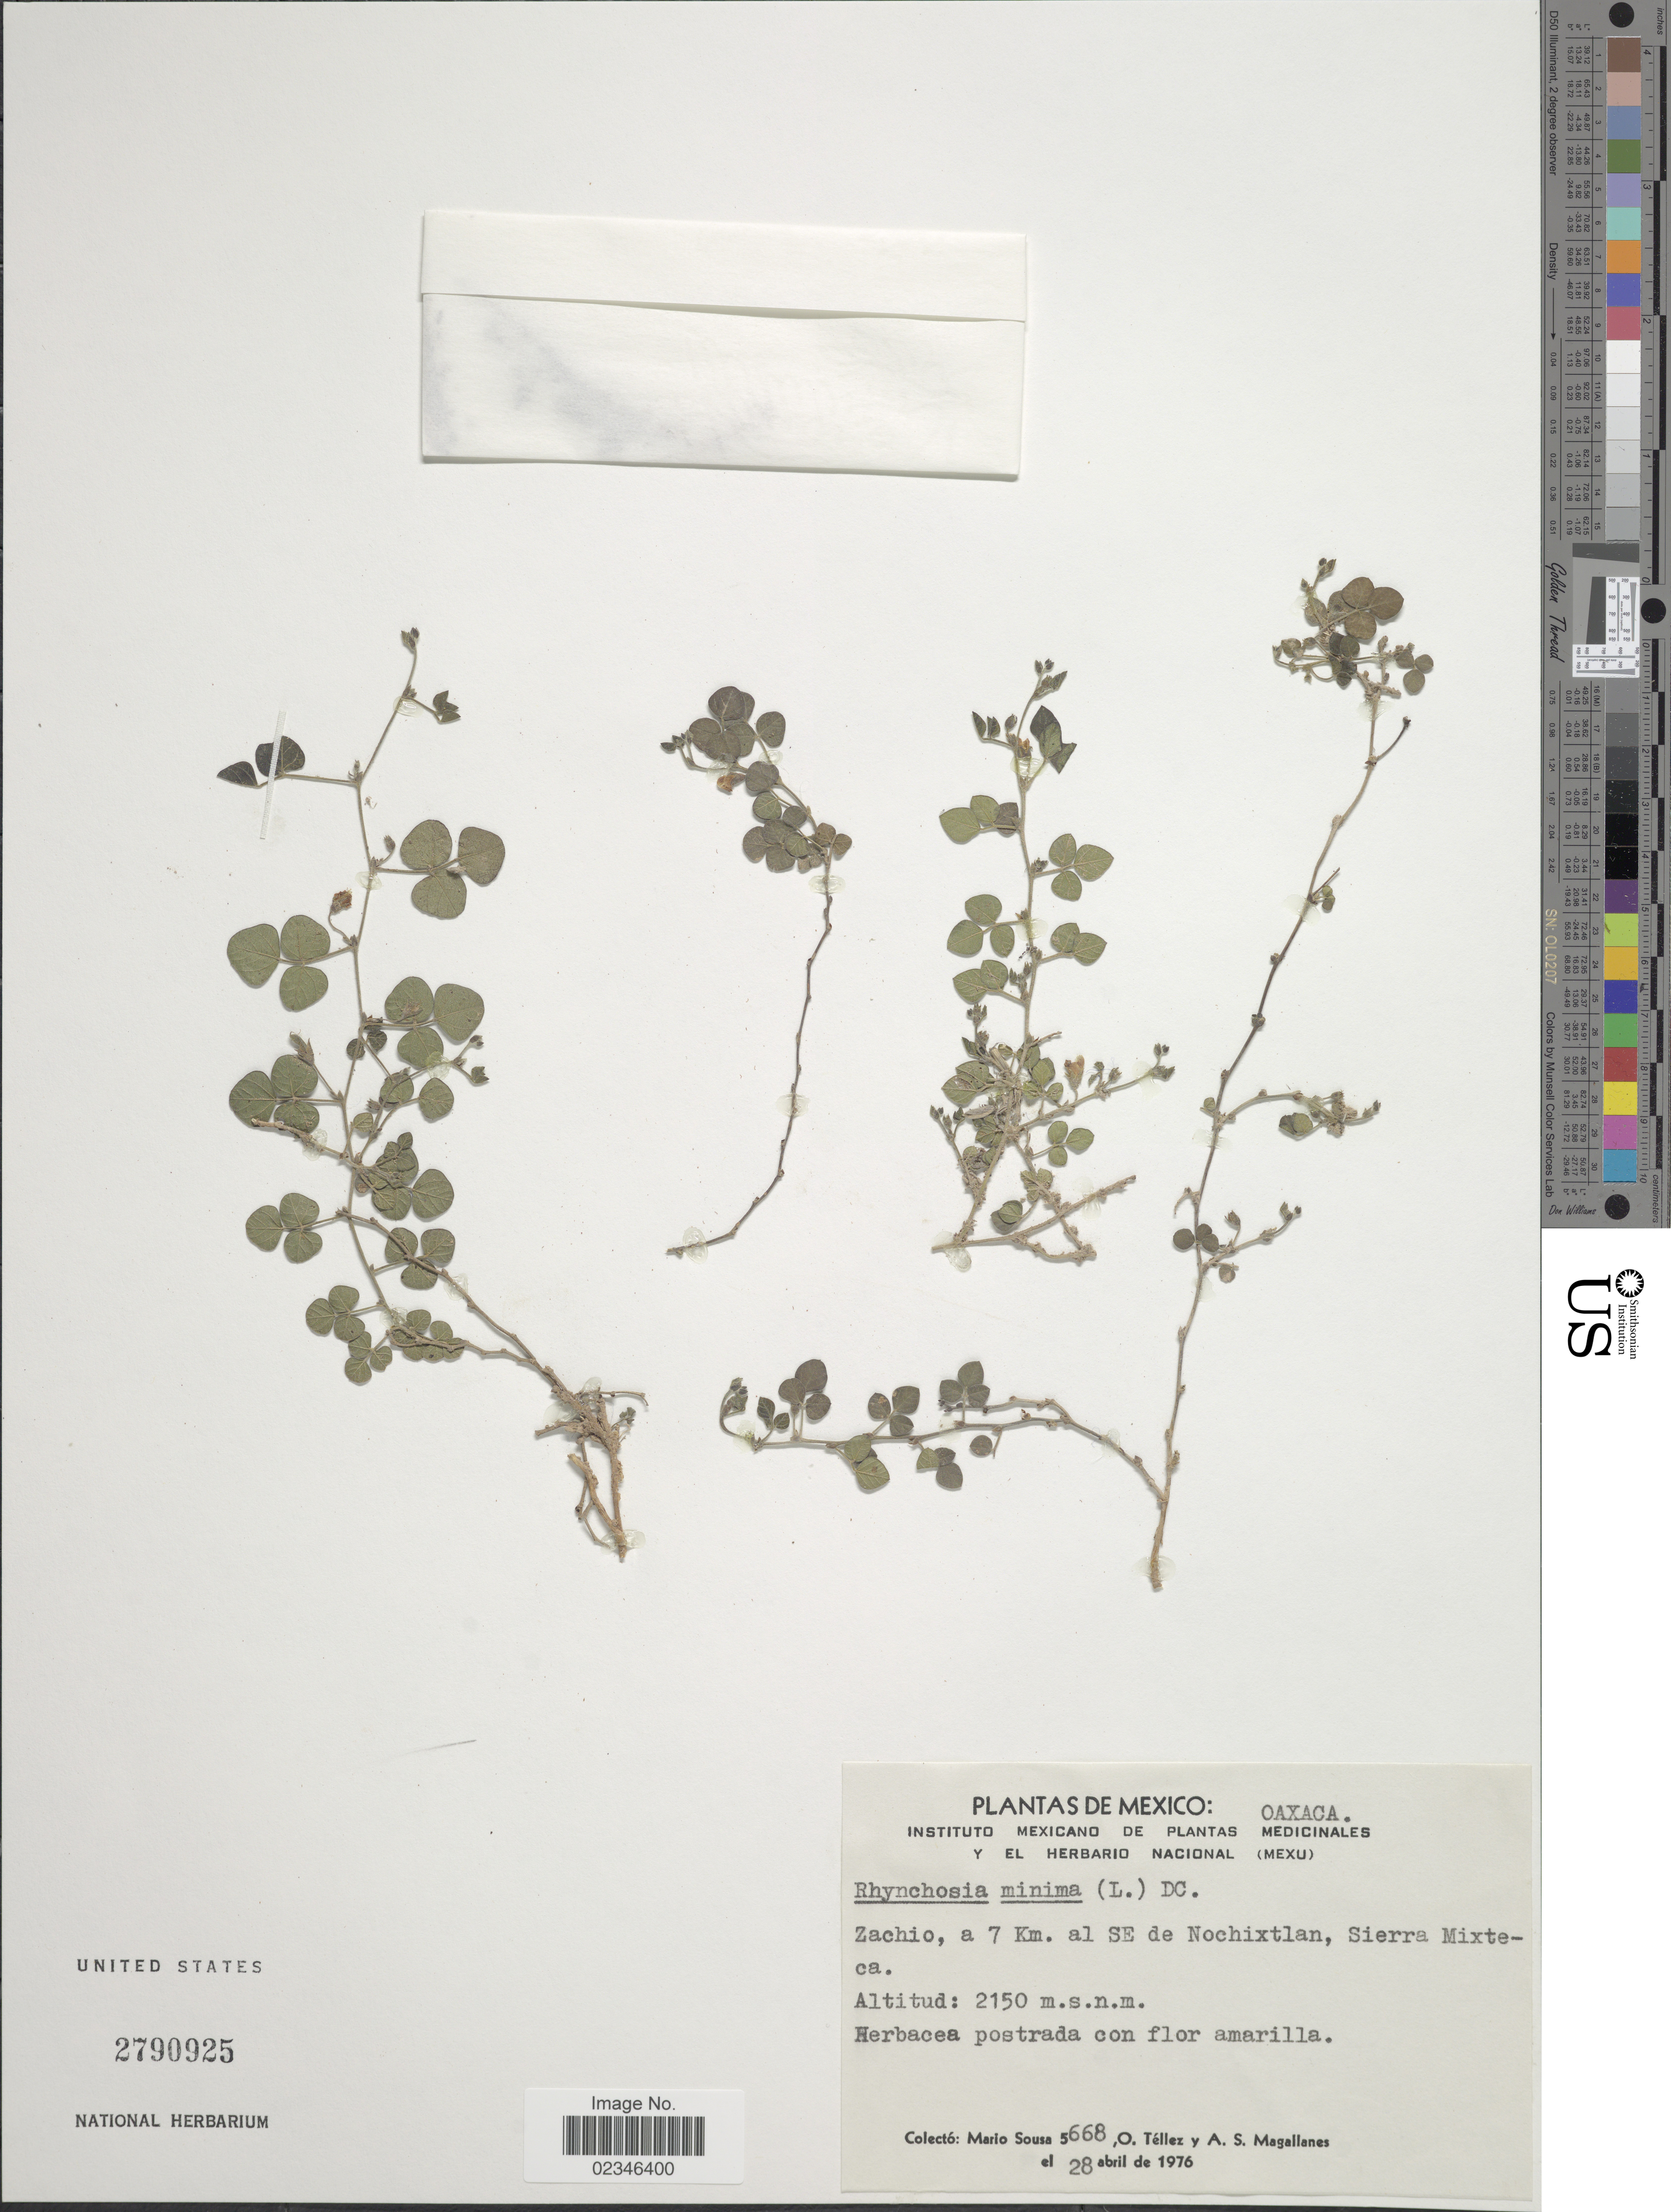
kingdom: Plantae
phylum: Tracheophyta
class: Magnoliopsida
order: Fabales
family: Fabaceae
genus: Rhynchosia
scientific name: Rhynchosia minima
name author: (L.) DC.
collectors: M. Sousa S., Téllez, O. & Schubert, B.G. & A. Magallanes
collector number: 668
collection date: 1976-04-28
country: Mexico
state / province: Oaxaca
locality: Zachio, a 7 Km. al SE de Nochixtlan, Sierra Mixteca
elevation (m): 2150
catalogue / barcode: US 2790925